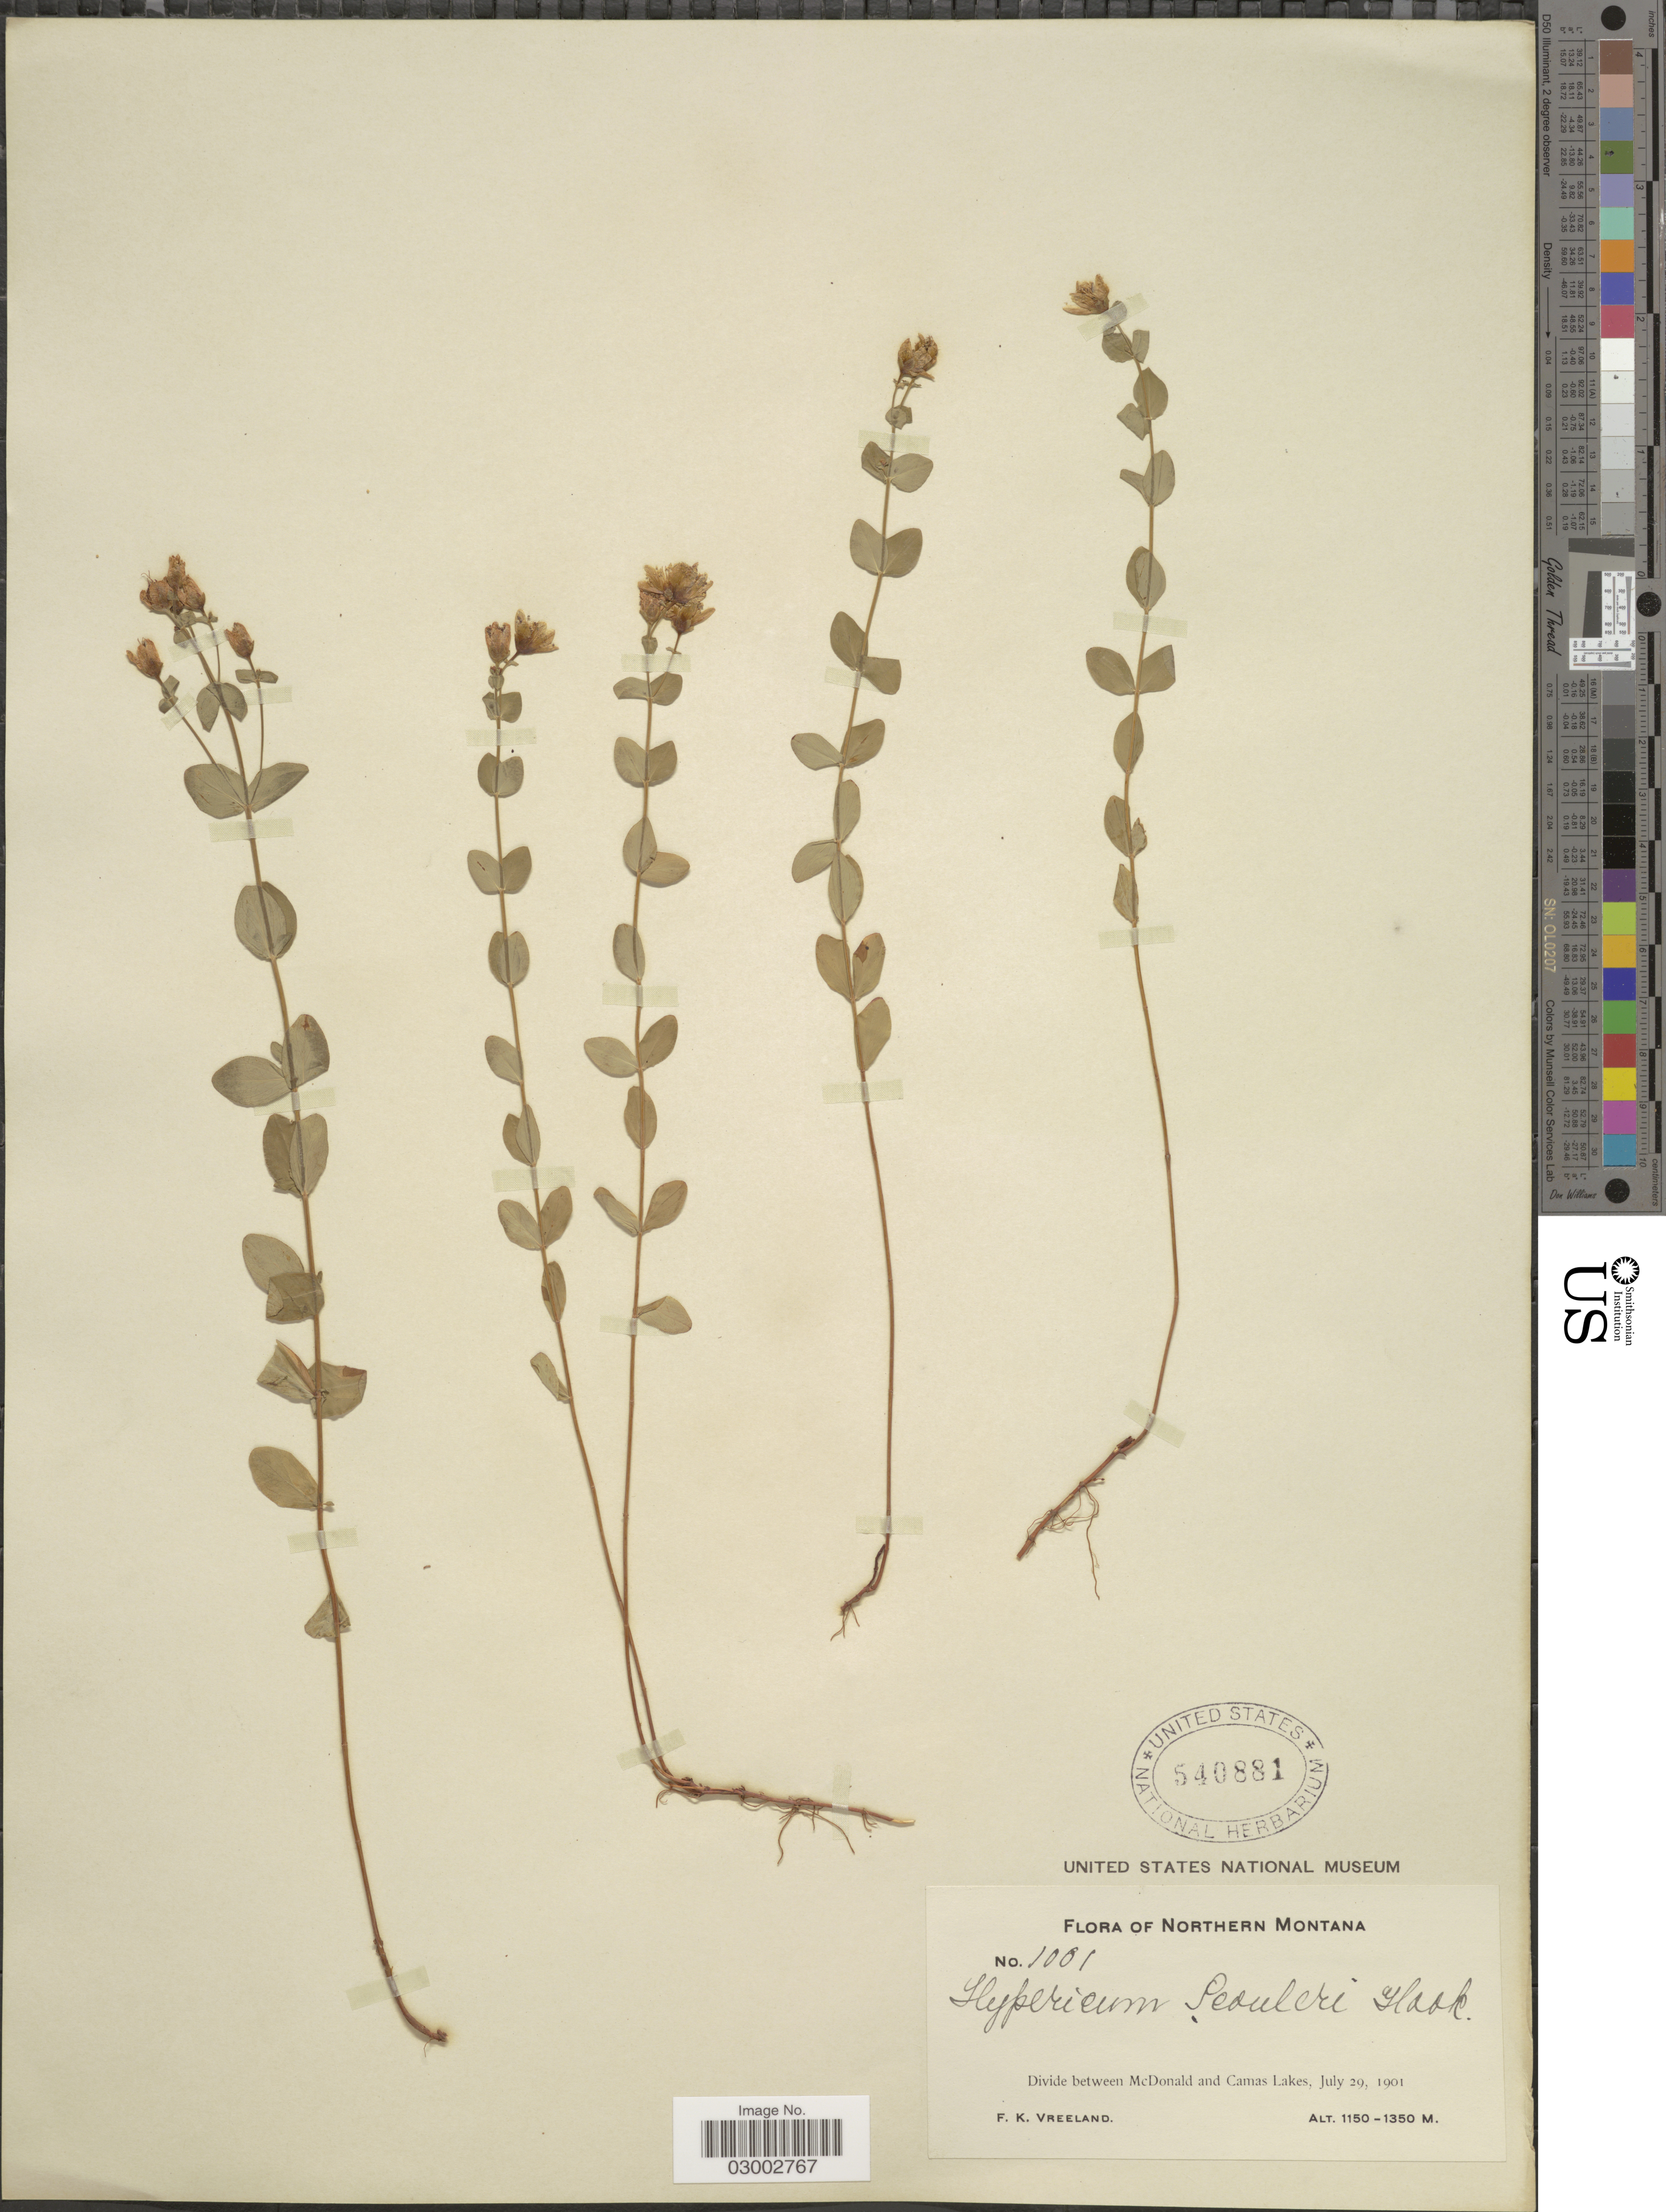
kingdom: Plantae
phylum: Tracheophyta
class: Magnoliopsida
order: Malpighiales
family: Hypericaceae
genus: Hypericum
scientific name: Hypericum scouleri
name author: Hook.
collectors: F. Vreeland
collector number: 1001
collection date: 1901-07-29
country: United States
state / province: Montana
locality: Northern Montana. Divide between McDonald and Camas Lakes.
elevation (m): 1150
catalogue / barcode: US 540881